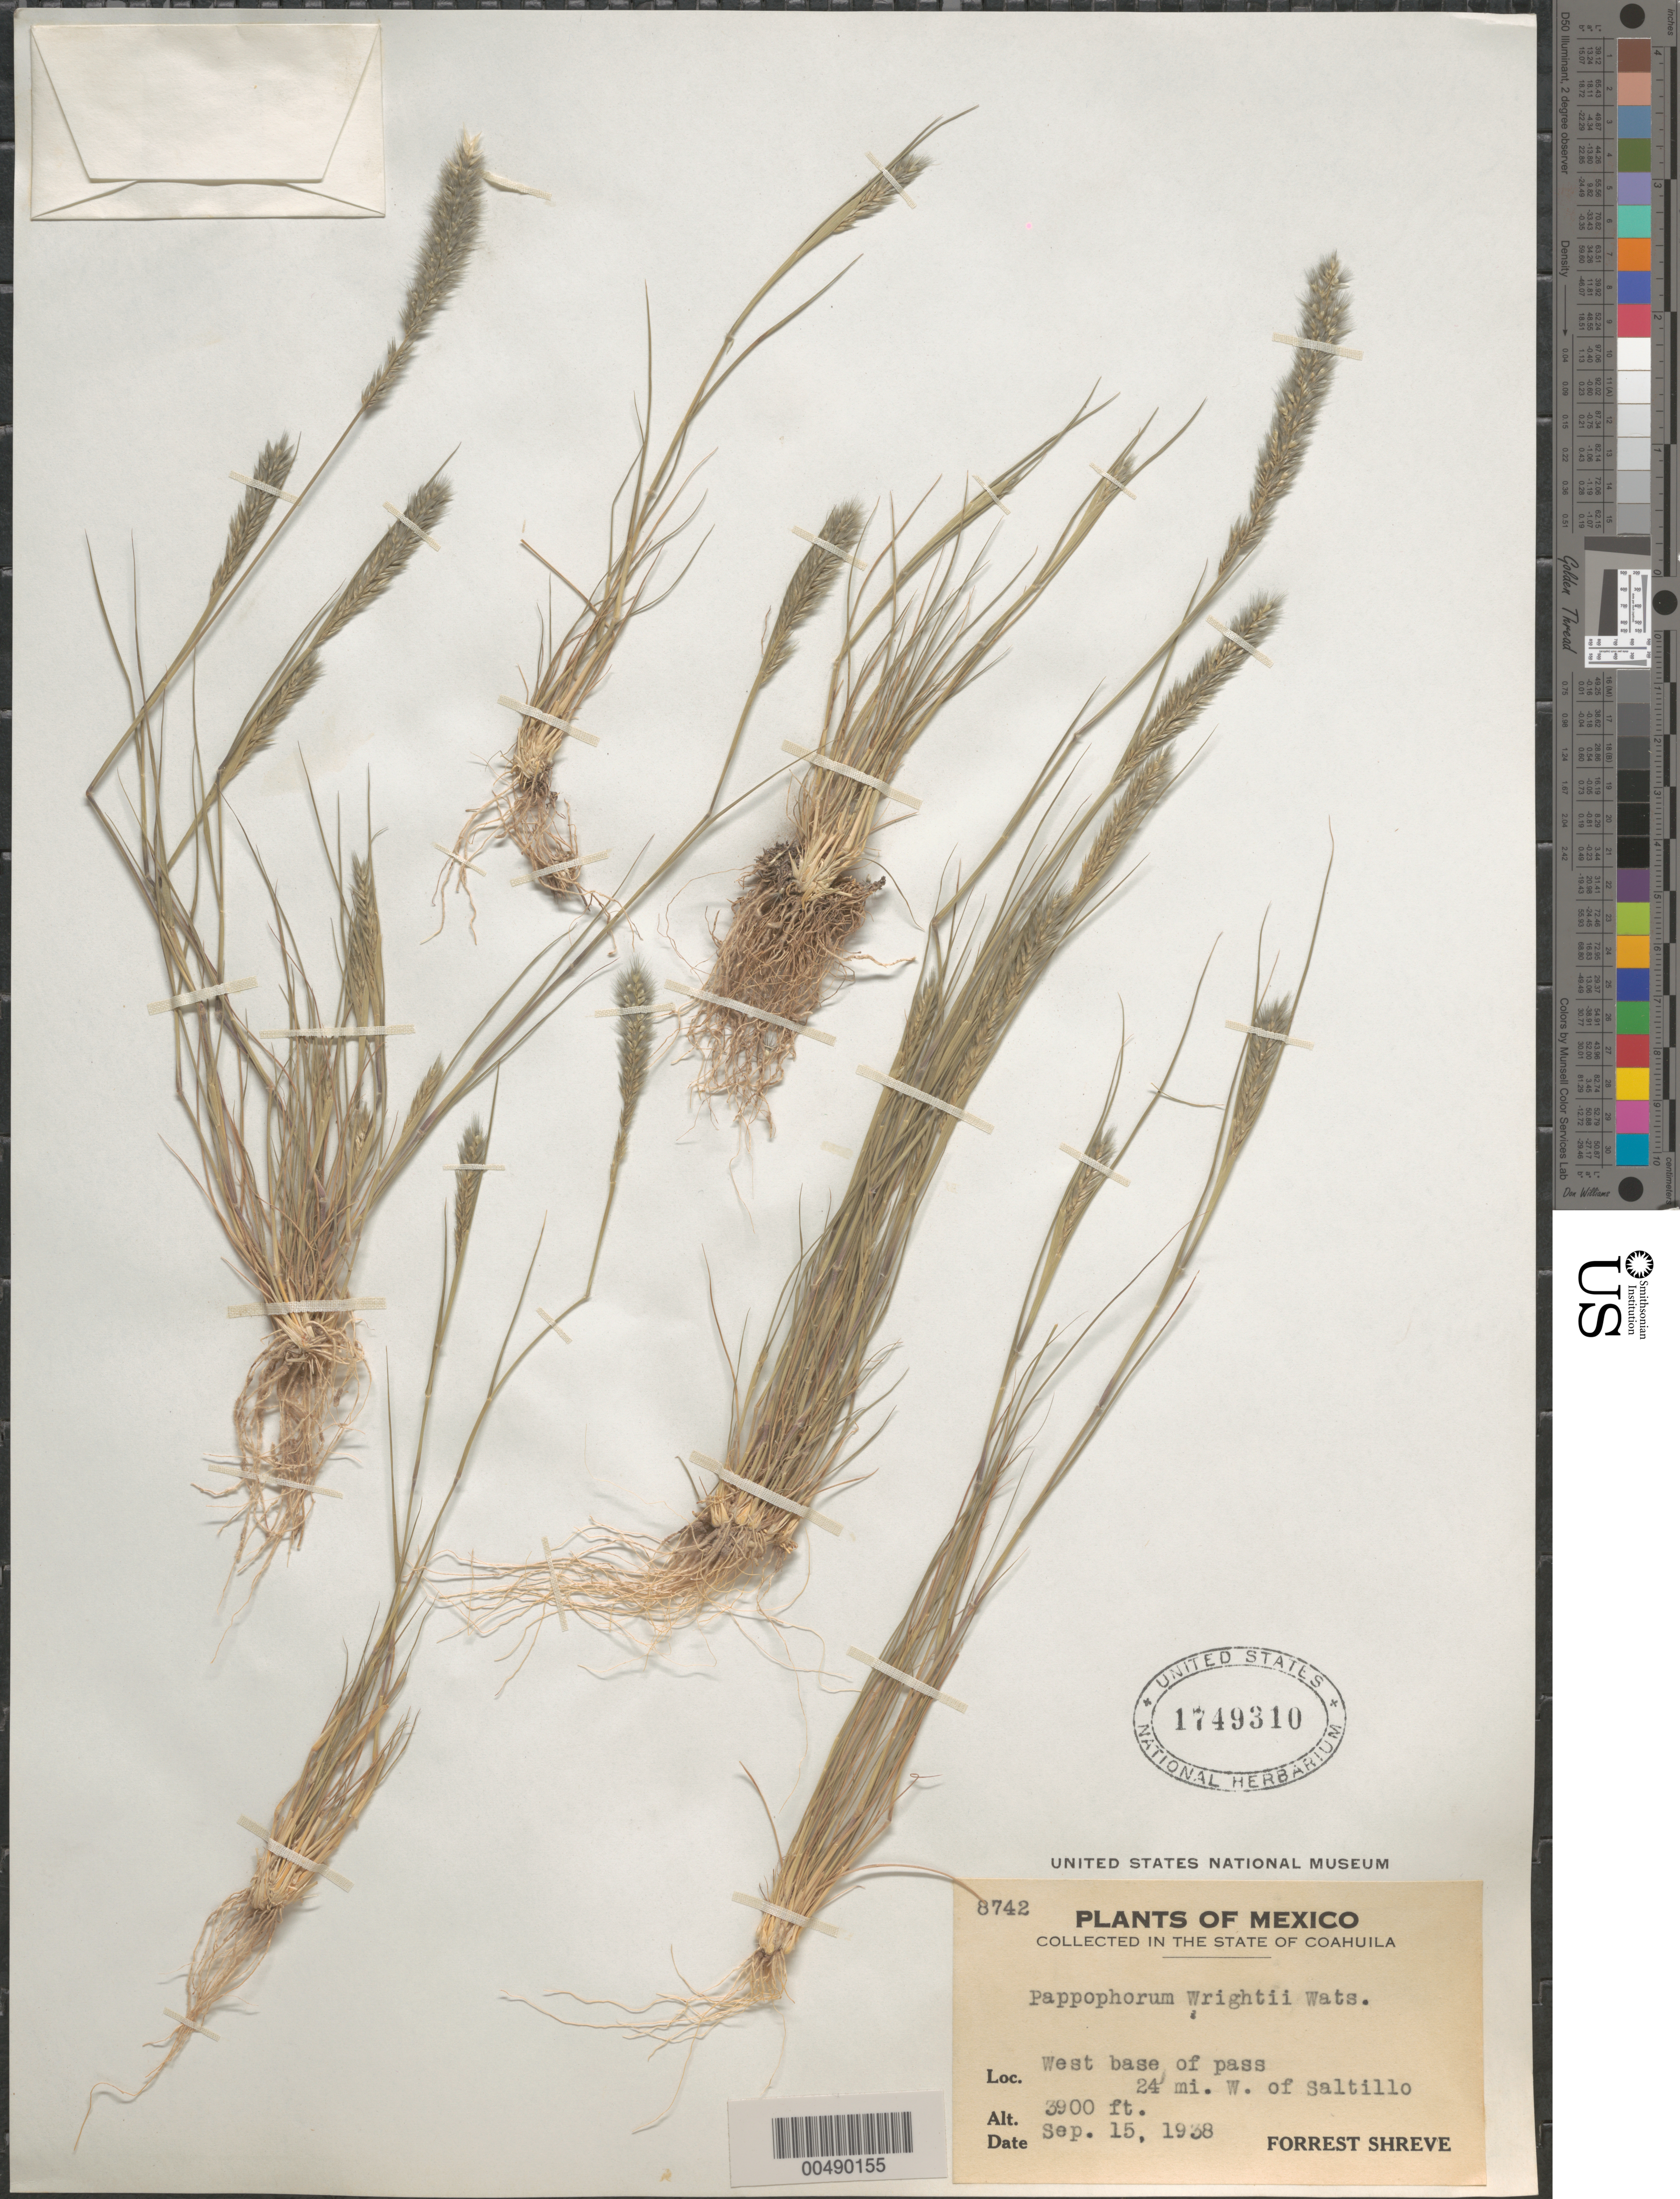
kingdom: Plantae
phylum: Tracheophyta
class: Liliopsida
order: Poales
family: Poaceae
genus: Enneapogon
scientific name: Enneapogon desvauxii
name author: P. Beauv.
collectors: F. Shreve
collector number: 8742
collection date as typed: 15 Sep 1938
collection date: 1938-09-15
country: Mexico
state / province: Coahuila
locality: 24 mi W of Saltillo, W base of pass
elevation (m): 1189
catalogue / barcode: US 1749310